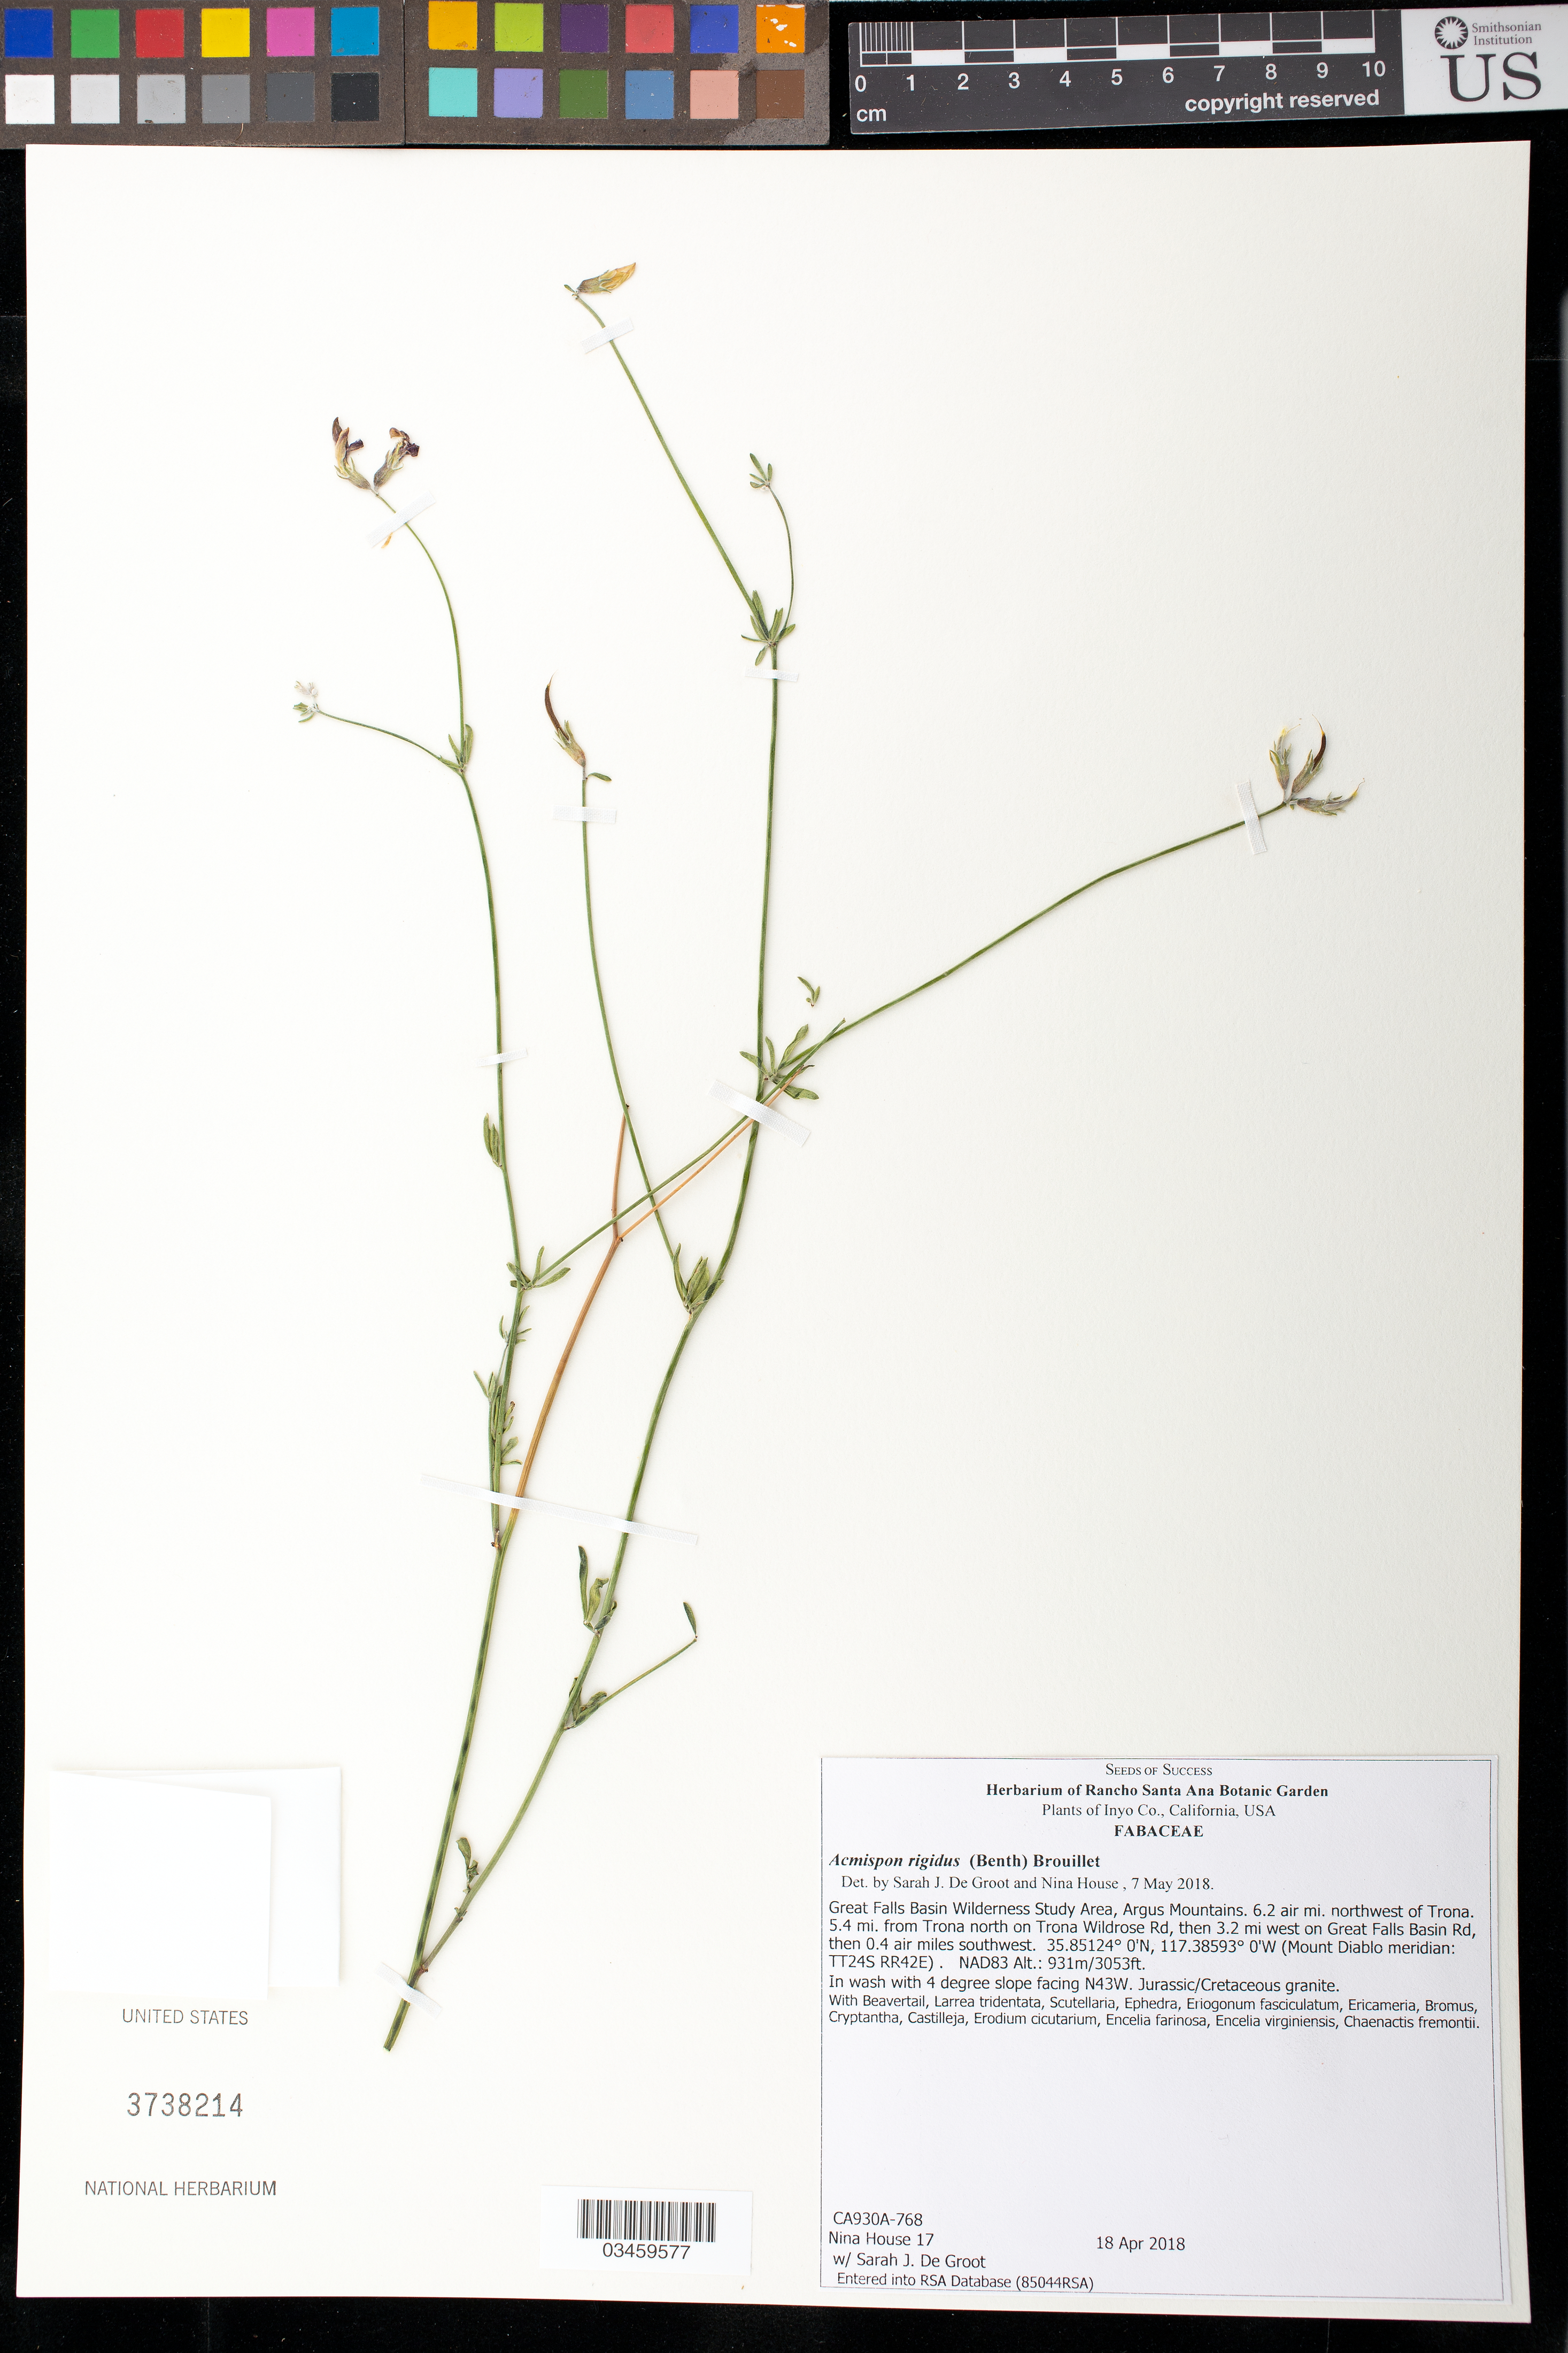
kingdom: Plantae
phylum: Tracheophyta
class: Magnoliopsida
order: Fabales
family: Fabaceae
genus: Acmispon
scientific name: Acmispon rigidus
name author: (Benth.) Brouillet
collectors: N. House & S. De Groot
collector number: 17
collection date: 2018-04-18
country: United States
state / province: California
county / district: Inyo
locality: Great Falls Basin Wilderness Study Area, Argus Mts, 6.2 air mi NW of Trona, 5.4 mi from Trona N on Trona Wildrose Rd, then 3.2 mi W on Great Falls Basin Rd, then 0.4 air mi SW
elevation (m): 931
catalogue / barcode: US 3738214